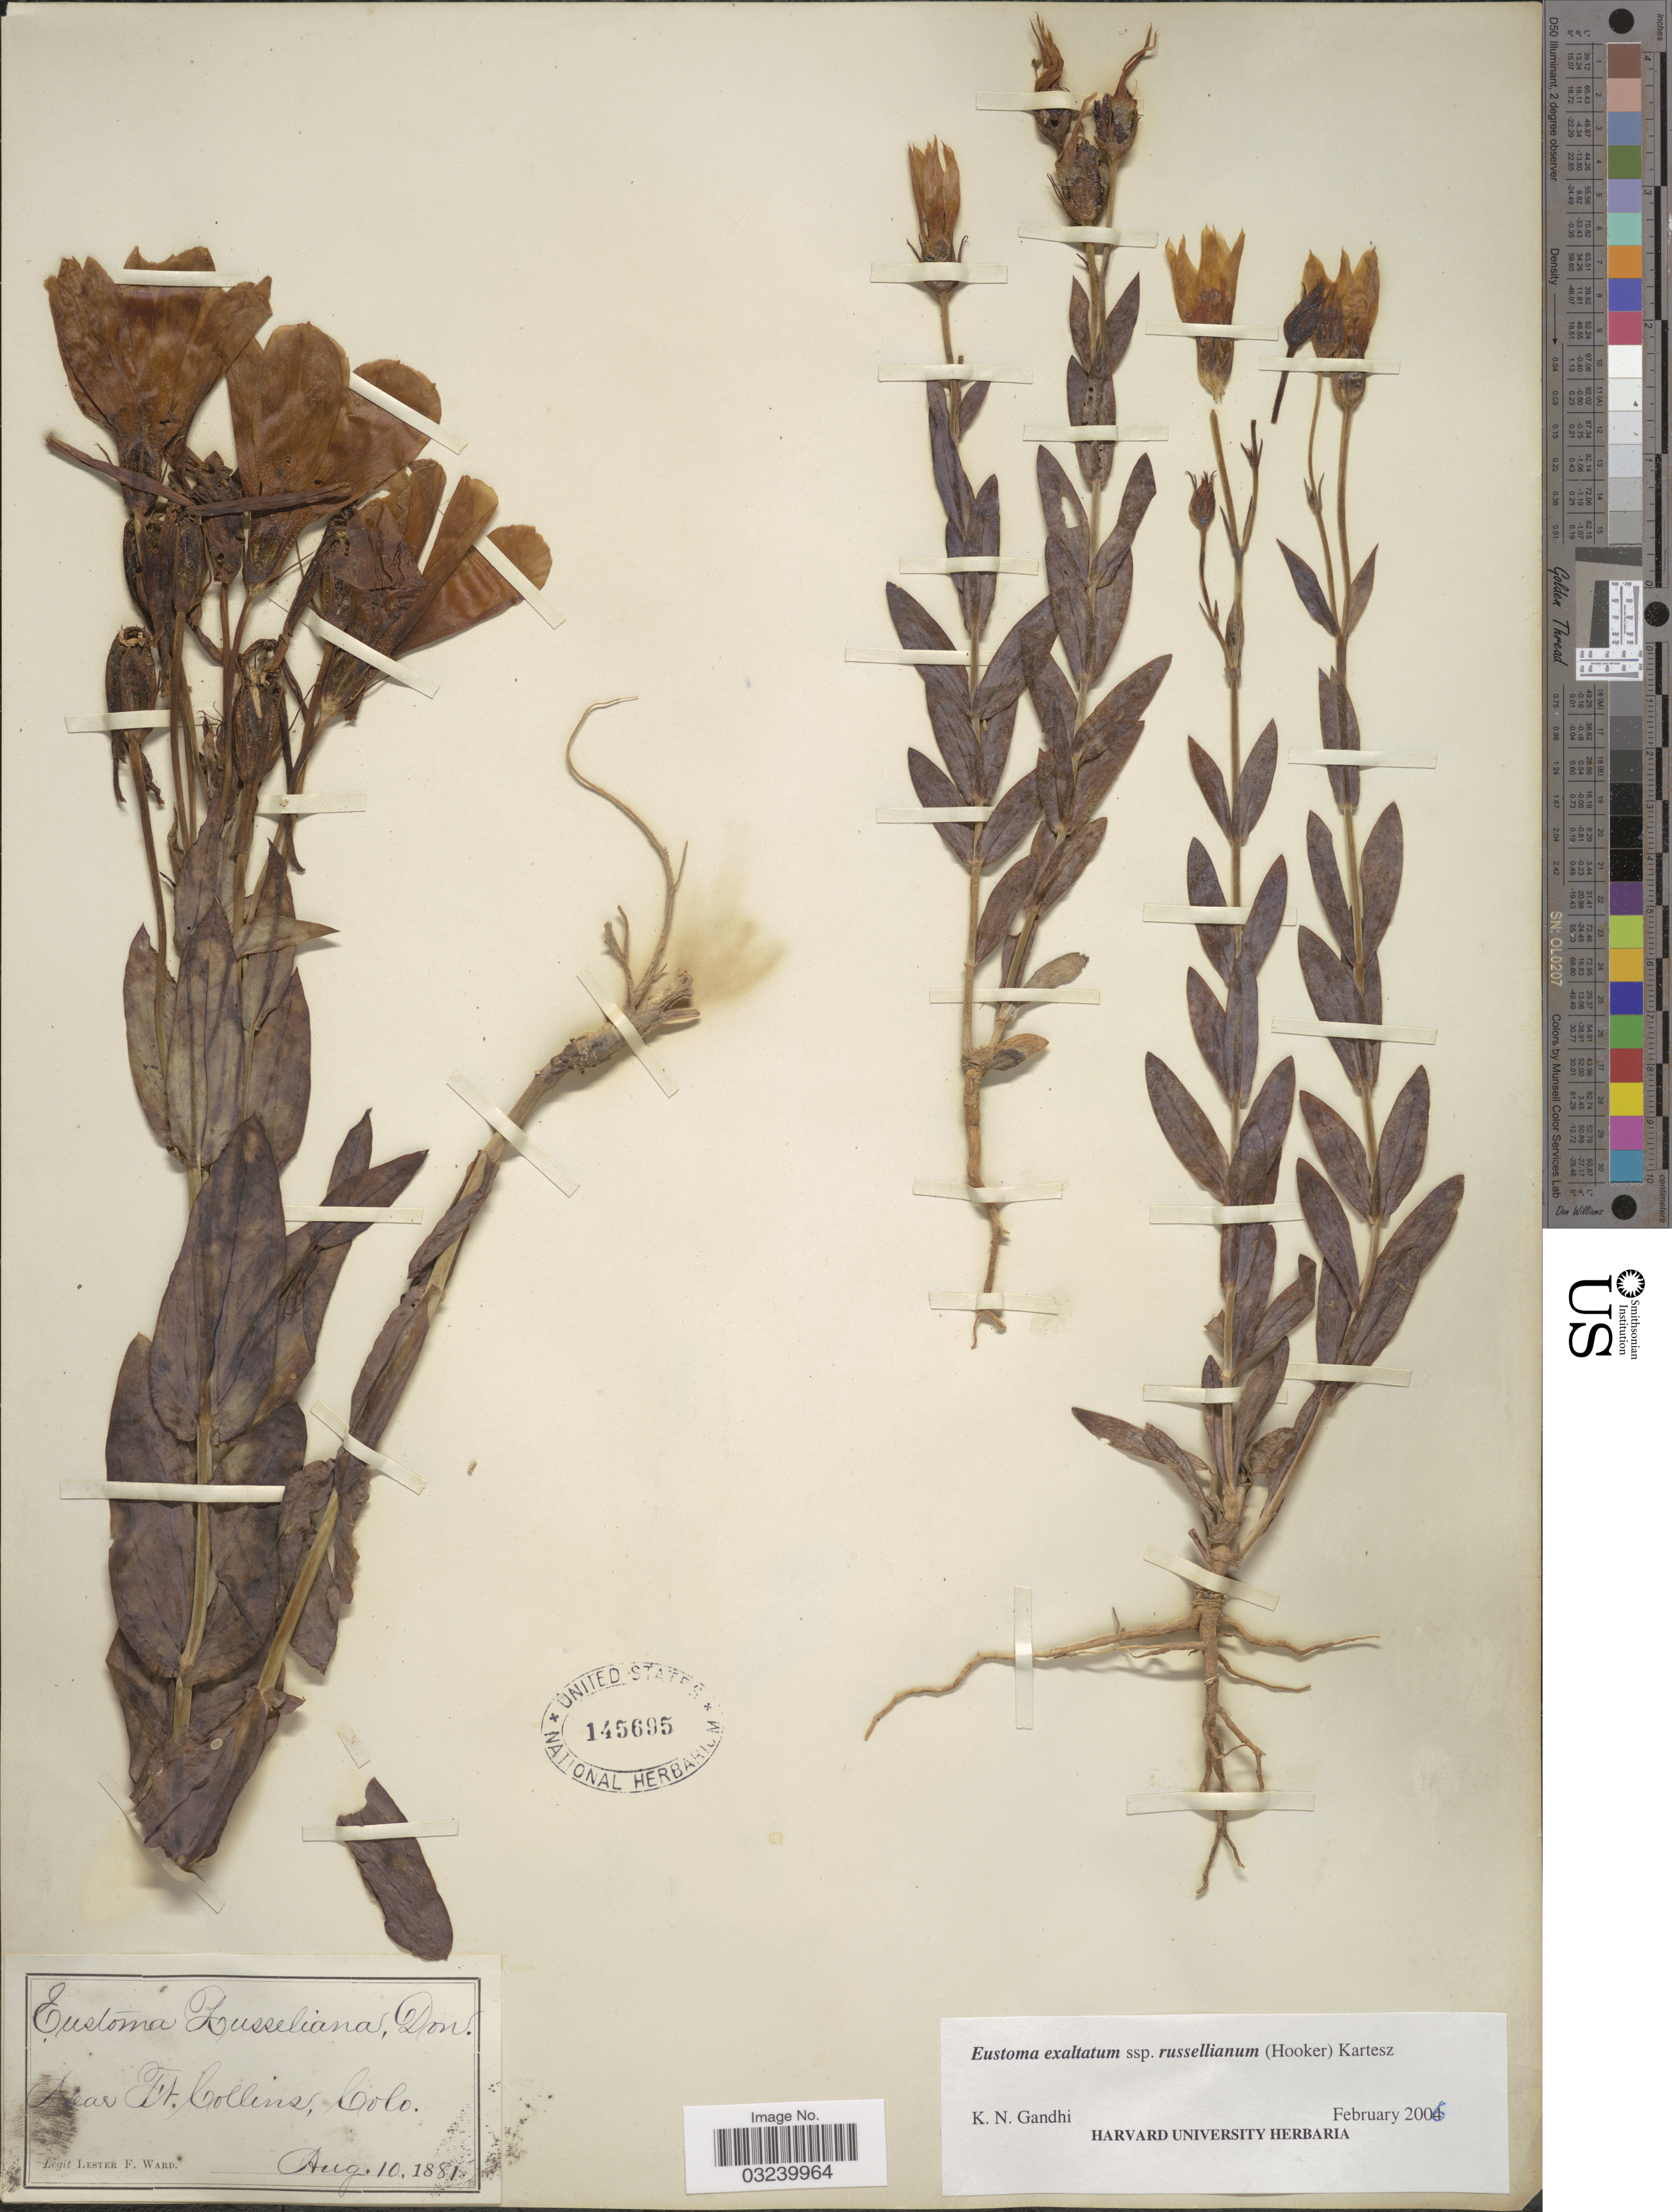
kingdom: Plantae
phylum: Tracheophyta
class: Magnoliopsida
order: Gentianales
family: Gentianaceae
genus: Eustoma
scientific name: Eustoma grandiflorum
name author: (Raf.) Shinners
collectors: L. F. Ward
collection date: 1881-08-10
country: United States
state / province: Colorado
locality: Near Ft. Collins, Colo.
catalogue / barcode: US 145695